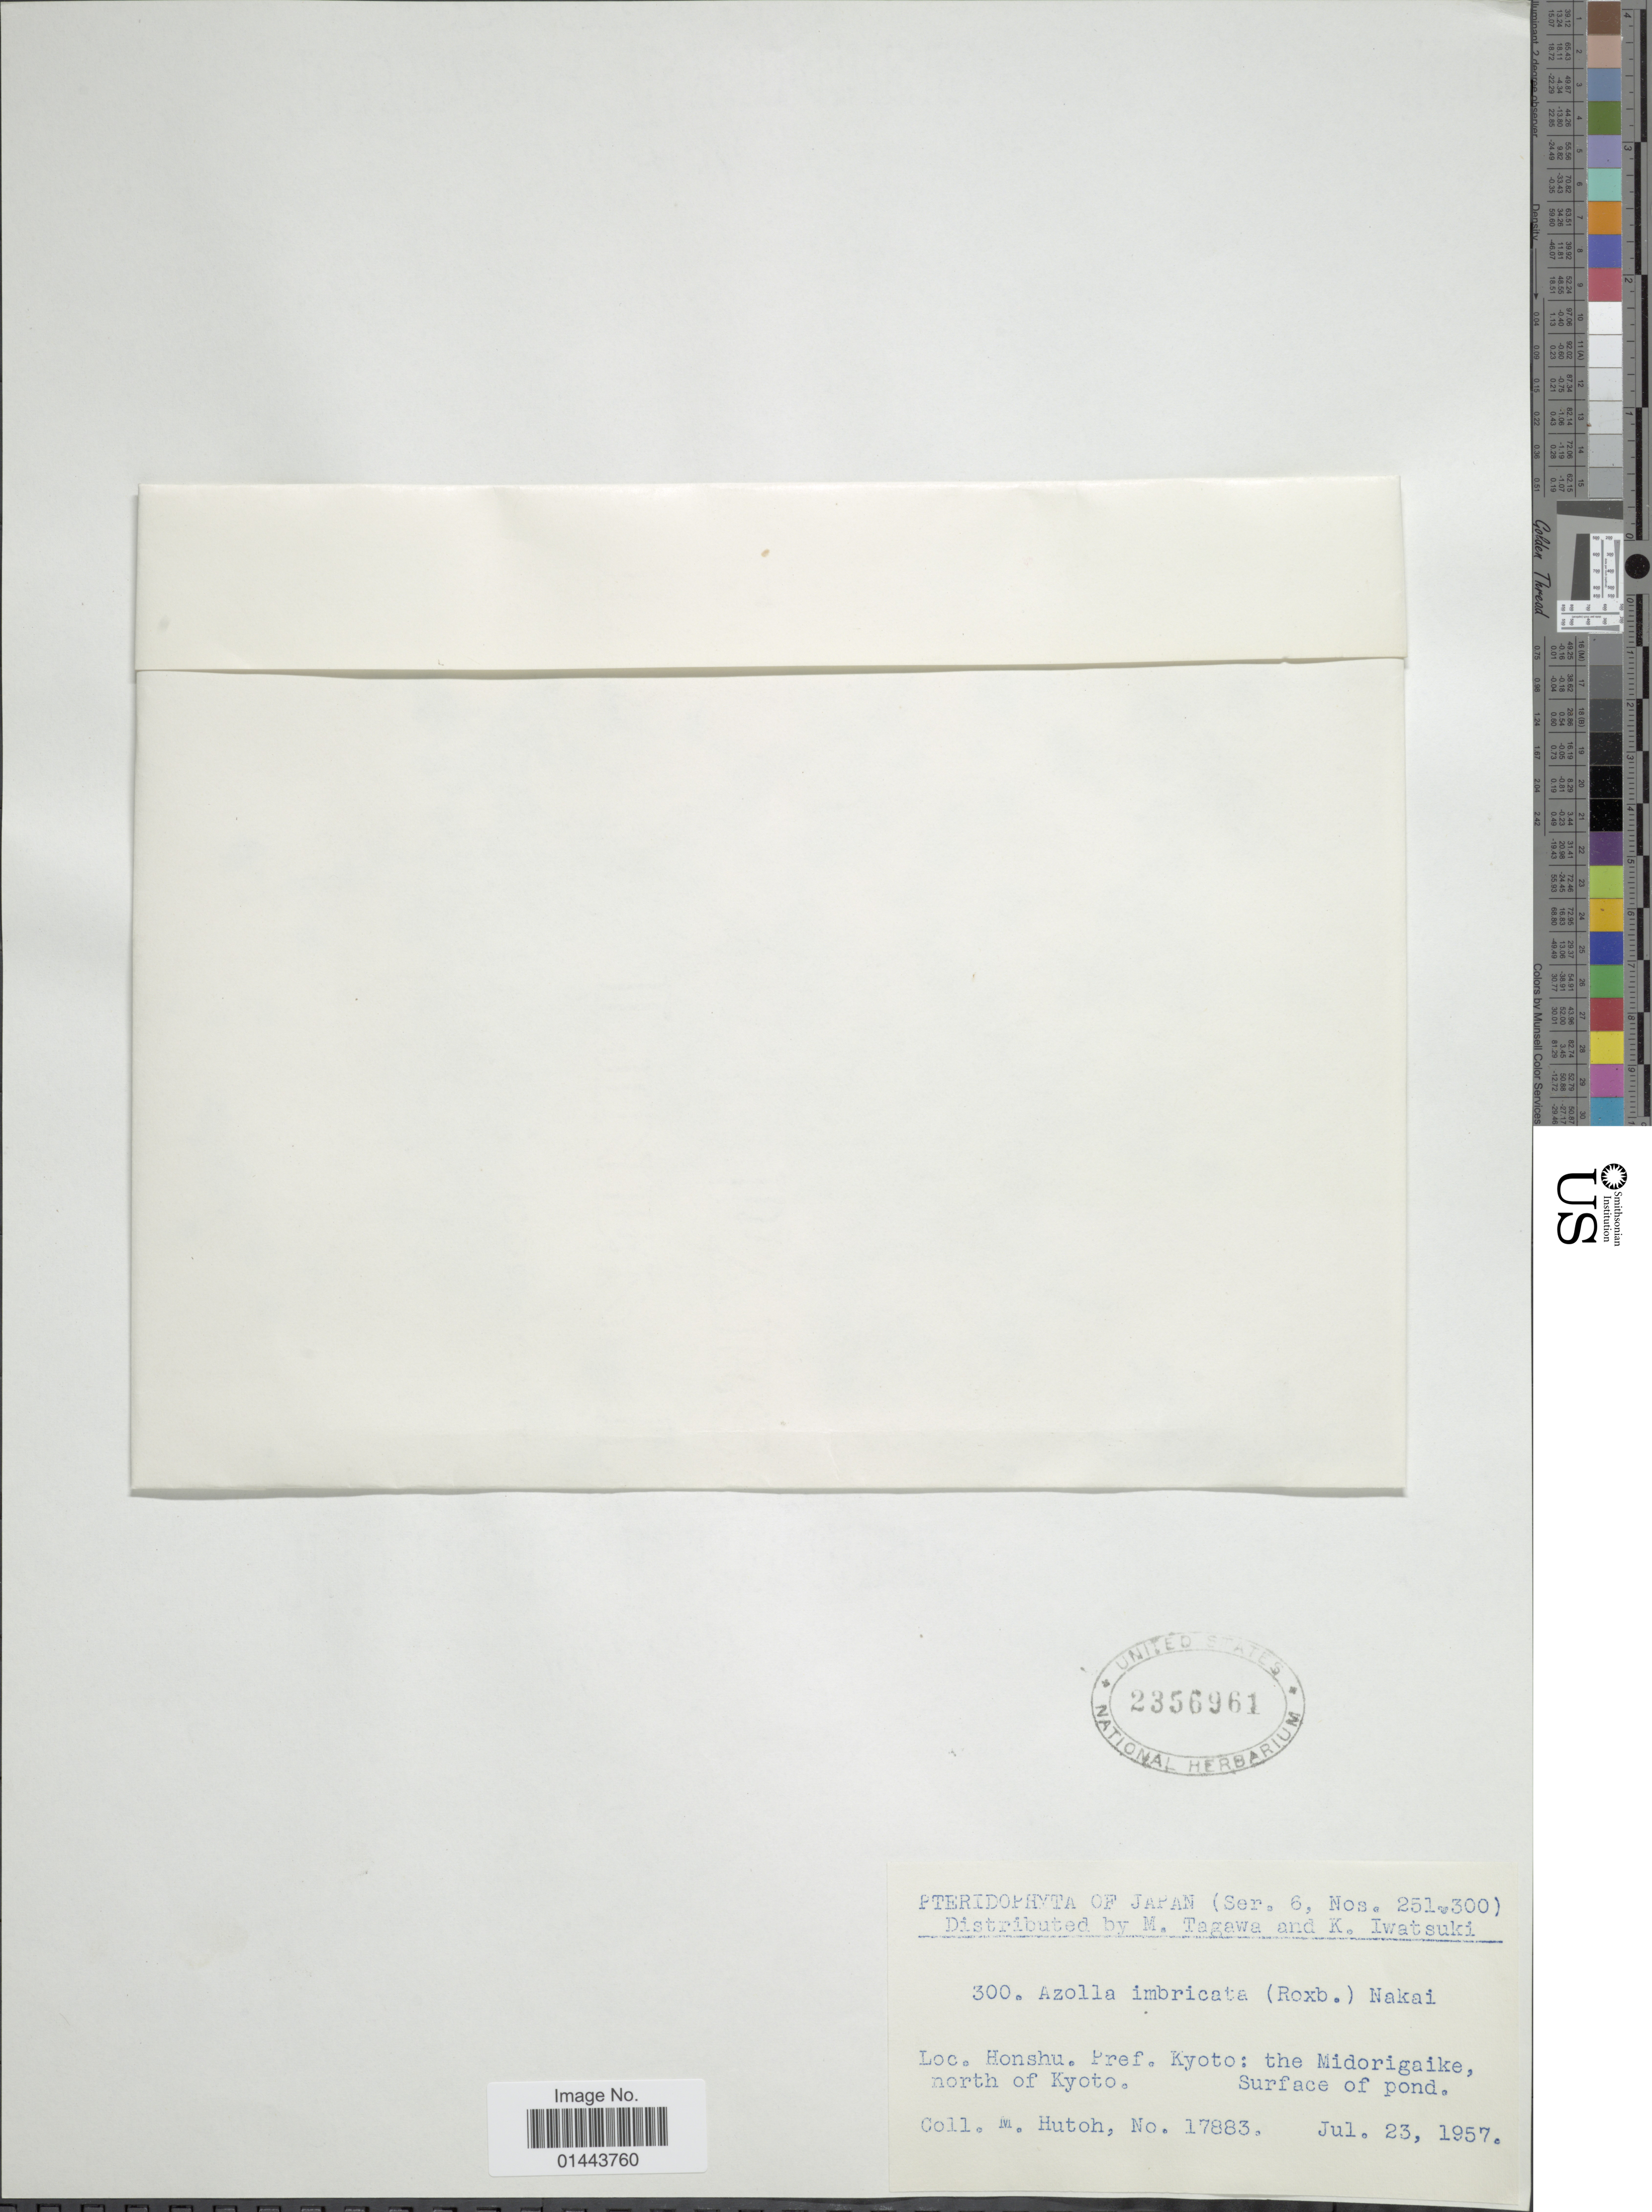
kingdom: Plantae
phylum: Tracheophyta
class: Polypodiopsida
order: Salviniales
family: Salviniaceae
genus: Azolla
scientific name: Azolla imbricata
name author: (Roxb.) Nakai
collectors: M. Hutoh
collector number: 17883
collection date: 1957-07-23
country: Japan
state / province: Kyoto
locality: Honshu, the Midorigaike, north of Kyoto, surface of pond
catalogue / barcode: US 2356961